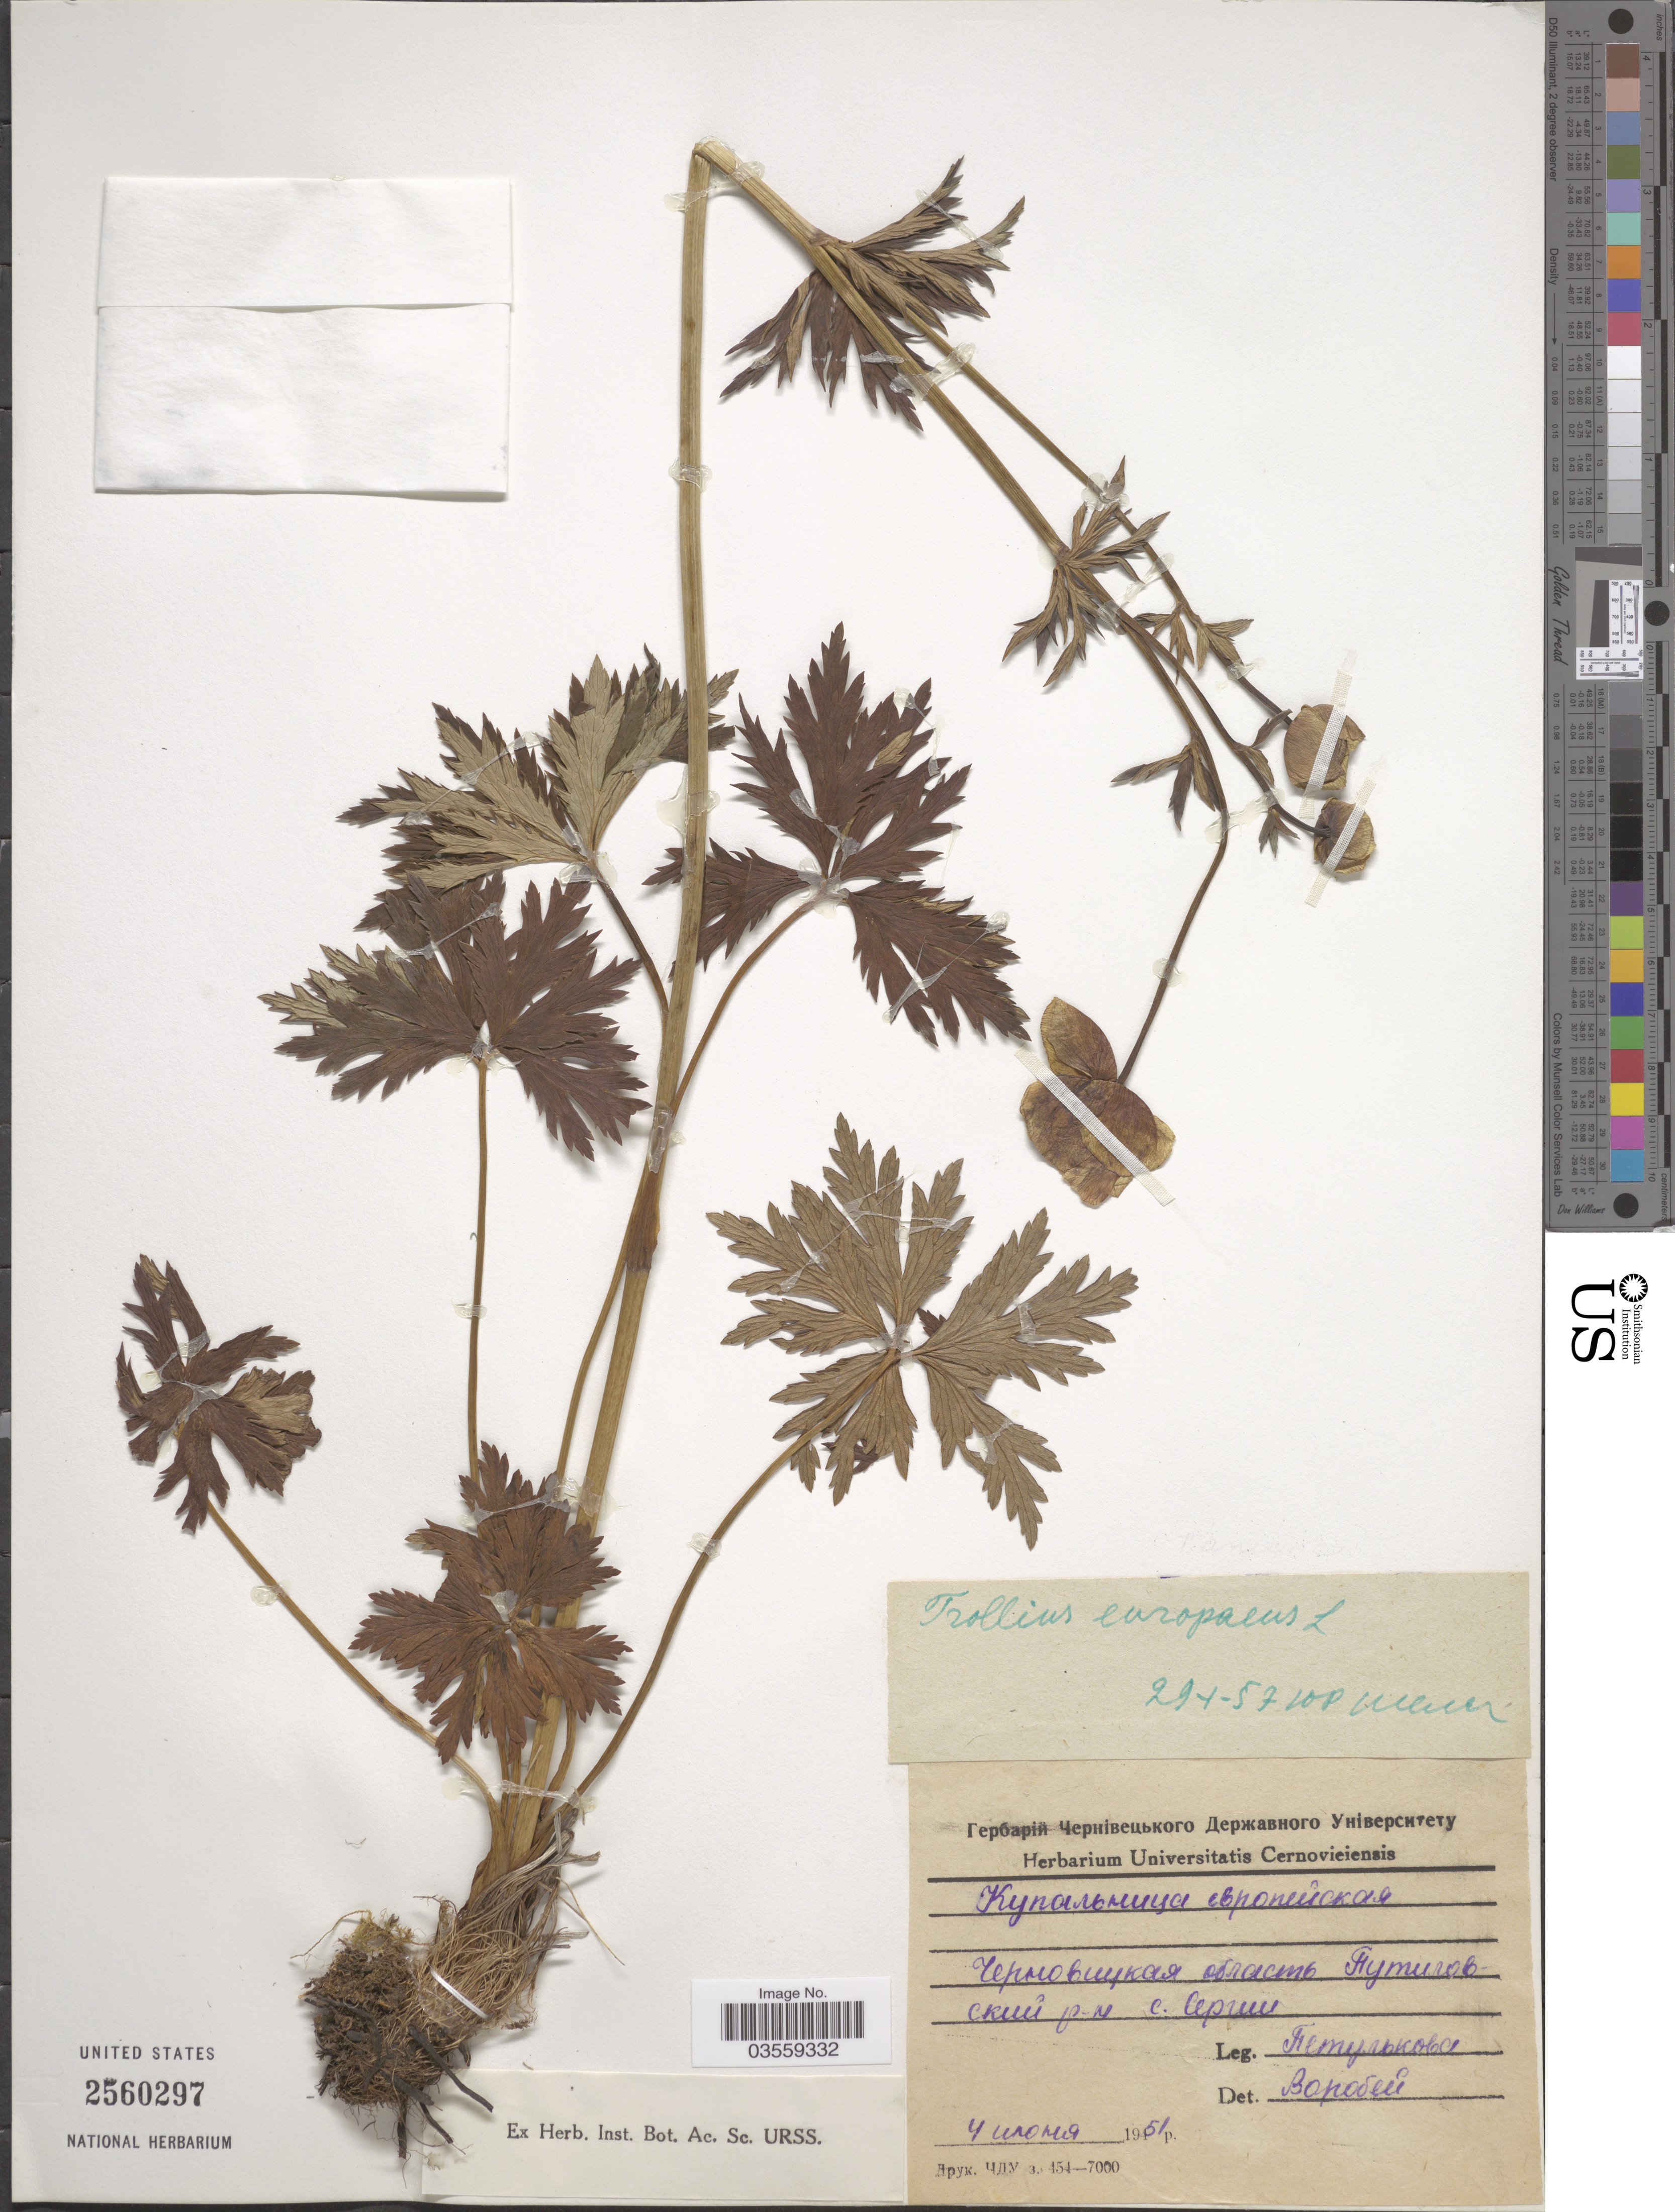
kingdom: Plantae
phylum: Tracheophyta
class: Magnoliopsida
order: Ranunculales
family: Ranunculaceae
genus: Trollius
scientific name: Trollius europaeus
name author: L.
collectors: Petulkova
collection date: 1951-05-04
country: Ukraine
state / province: Chernivtsi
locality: Serhiyi.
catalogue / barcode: US 2560297